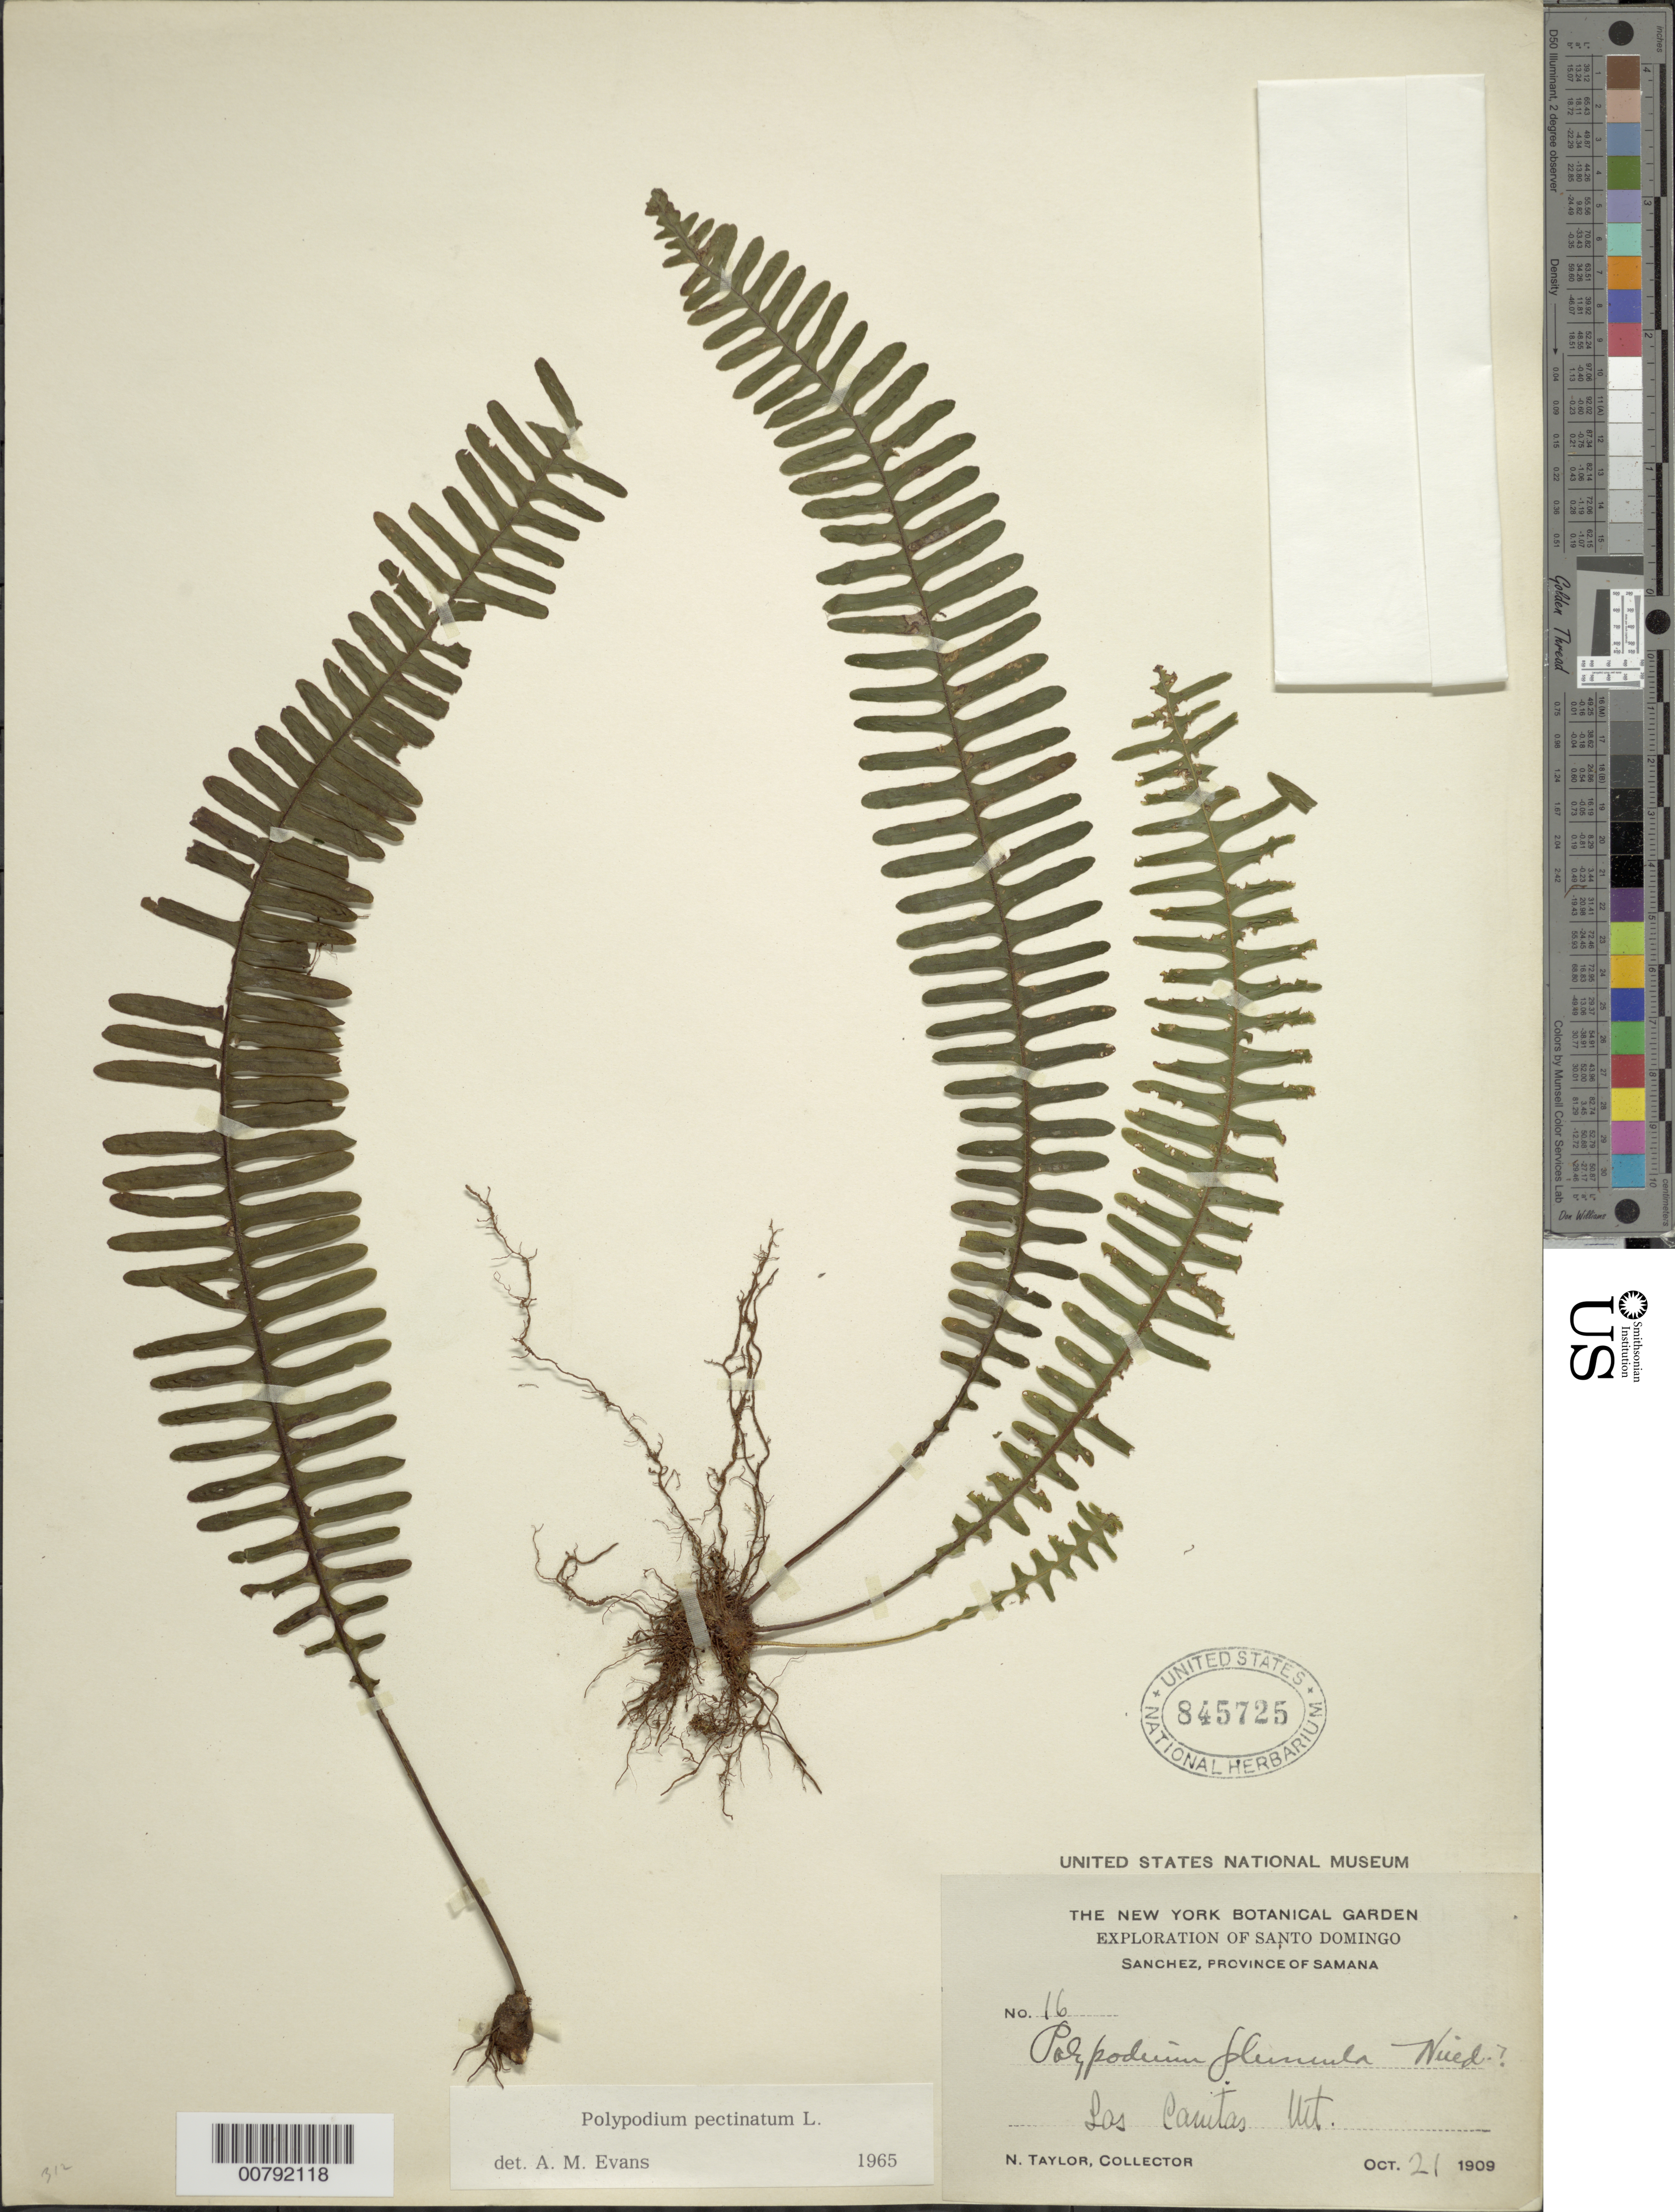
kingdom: Plantae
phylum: Tracheophyta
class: Polypodiopsida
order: Polypodiales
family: Polypodiaceae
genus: Pecluma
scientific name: Pecluma pectinata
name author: (L.) M.G. Price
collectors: N. Taylor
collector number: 16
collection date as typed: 21 Oct 1909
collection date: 1909-10-21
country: Dominican Republic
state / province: Samana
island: Hispaniola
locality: Sanchez, Los Canitas Mt.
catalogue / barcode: US 845725